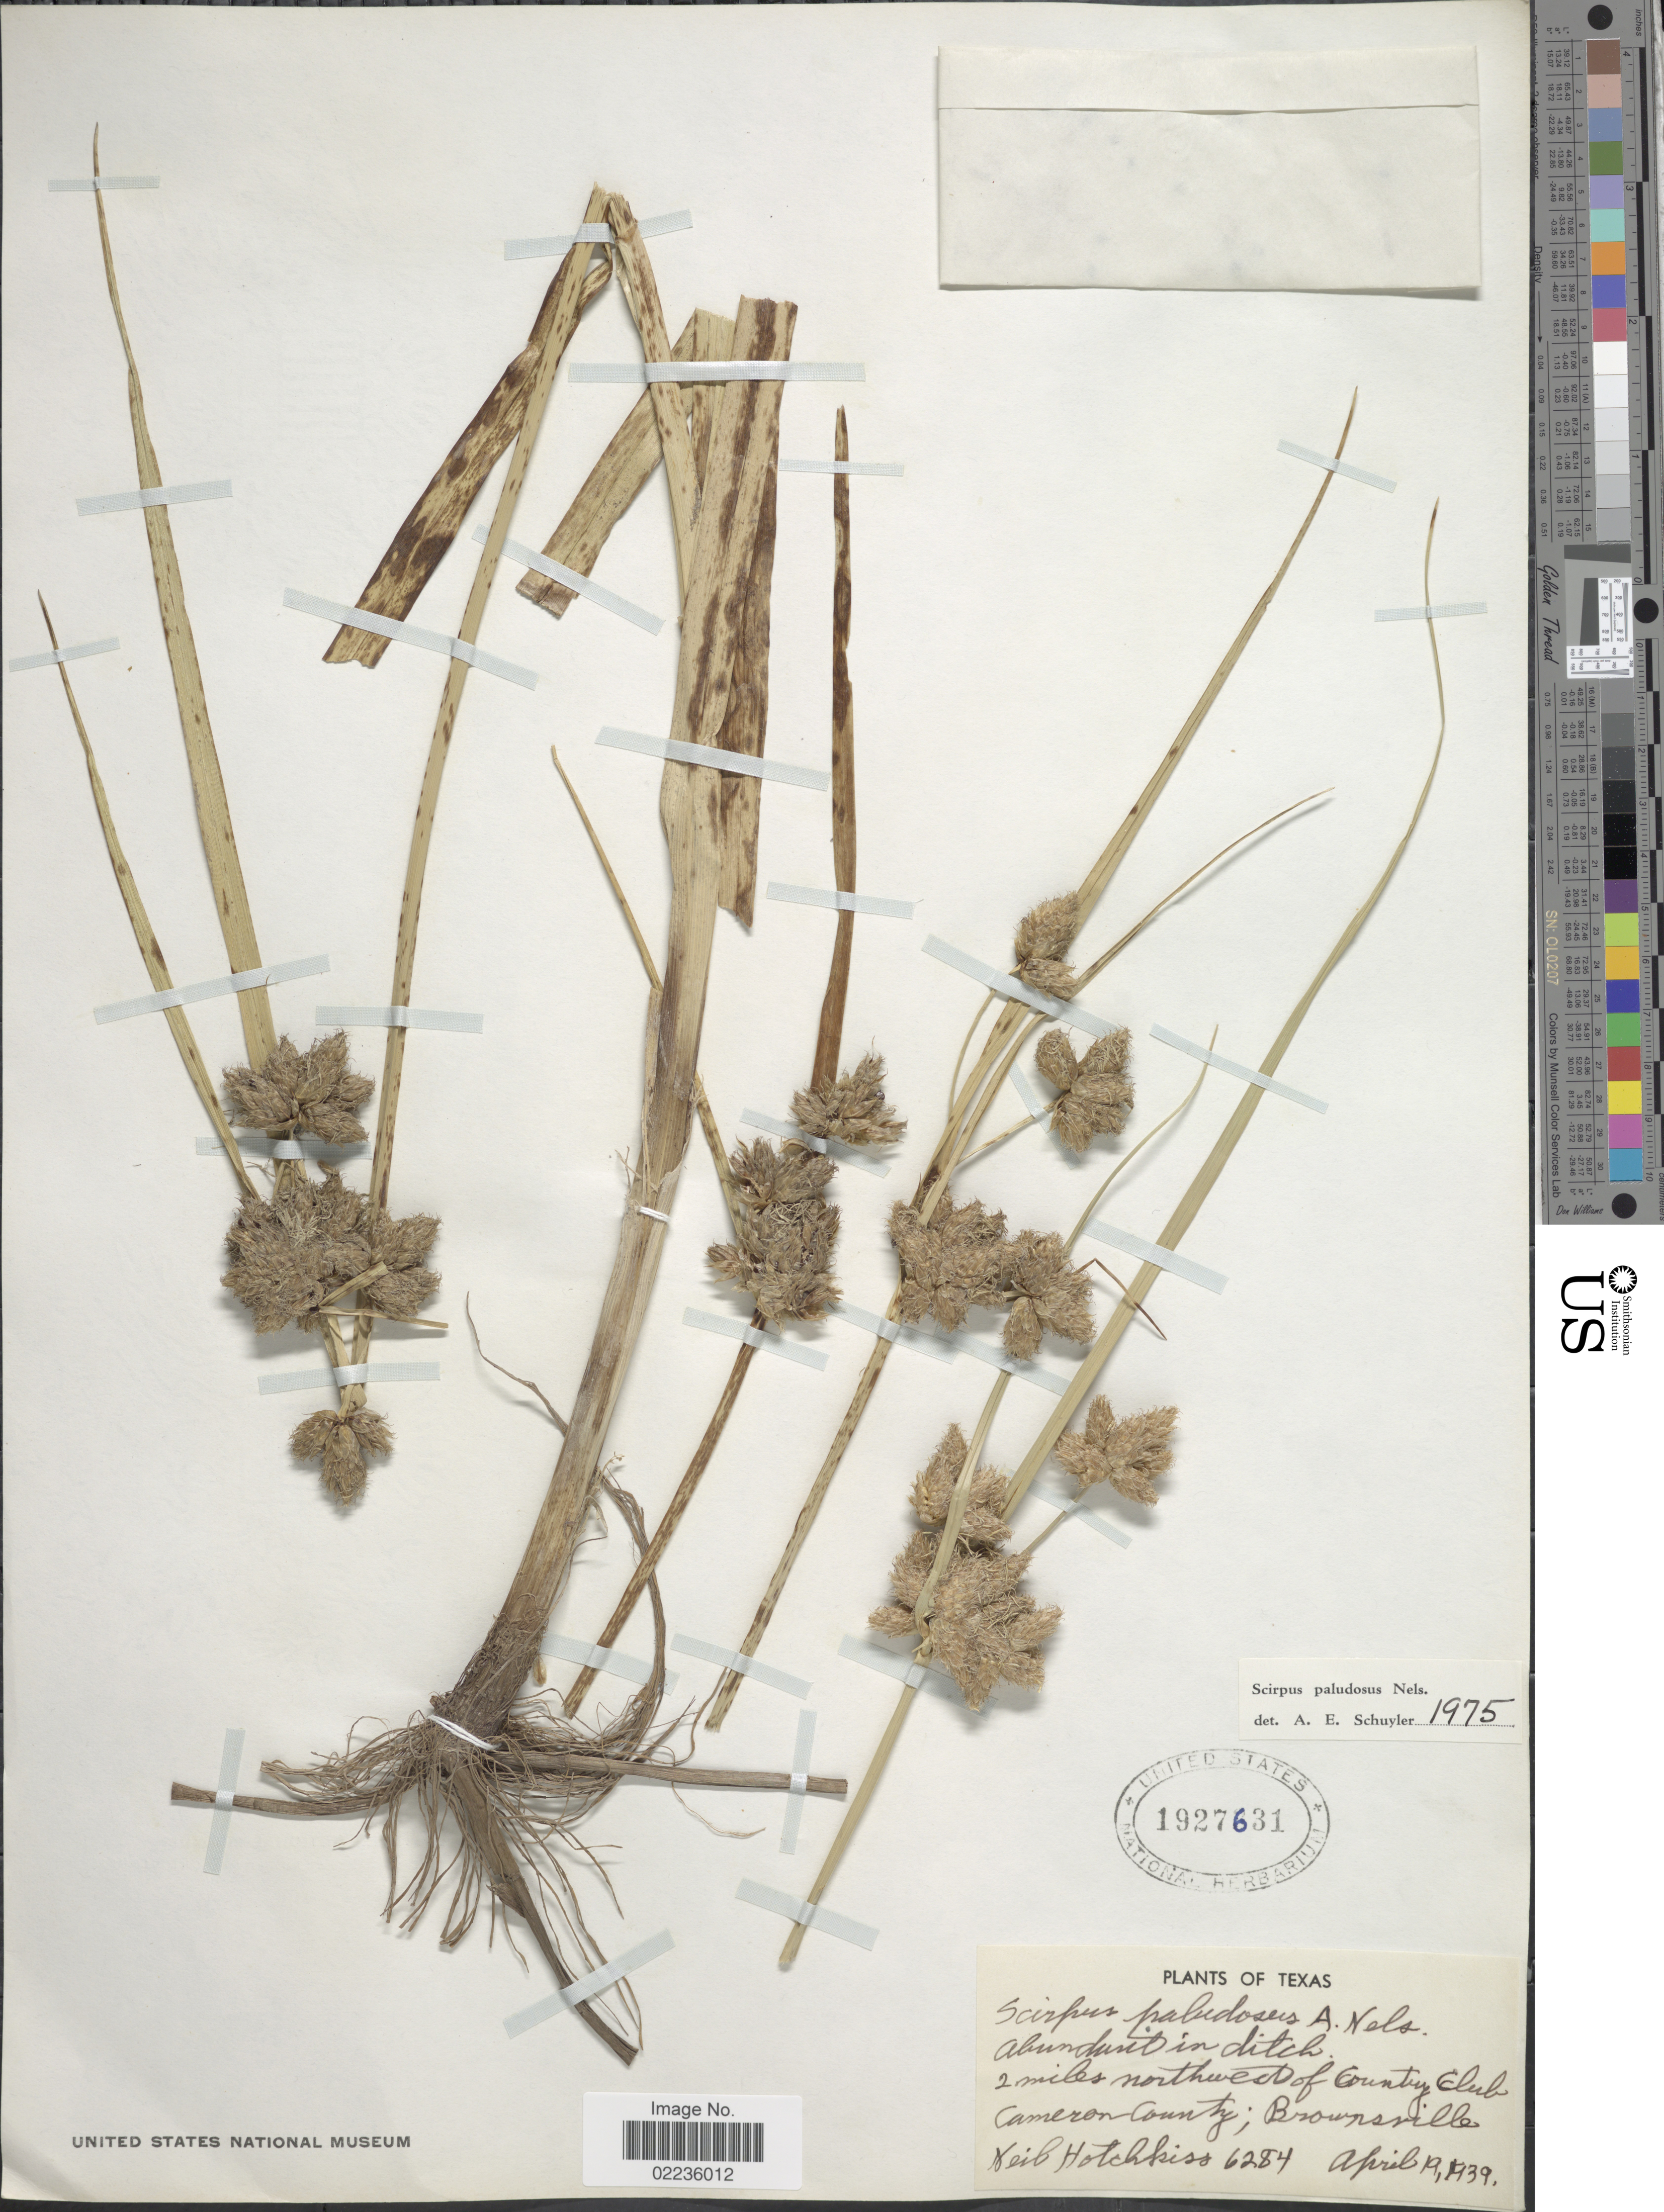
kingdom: Plantae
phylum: Tracheophyta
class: Liliopsida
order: Poales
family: Cyperaceae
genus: Bolboschoenus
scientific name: Bolboschoenus maritimus subsp. paludosus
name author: (A. Nelson) T. Koyama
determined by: Strong, M. T., (US), Smithsonian Institution - National Museum of Natural History (UNITED STATES)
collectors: N. Hotchkiss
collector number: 6284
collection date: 1939-04-19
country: United States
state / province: Texas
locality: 2 miles northwest of County Club Cameron County; Brownsville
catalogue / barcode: US 1927631